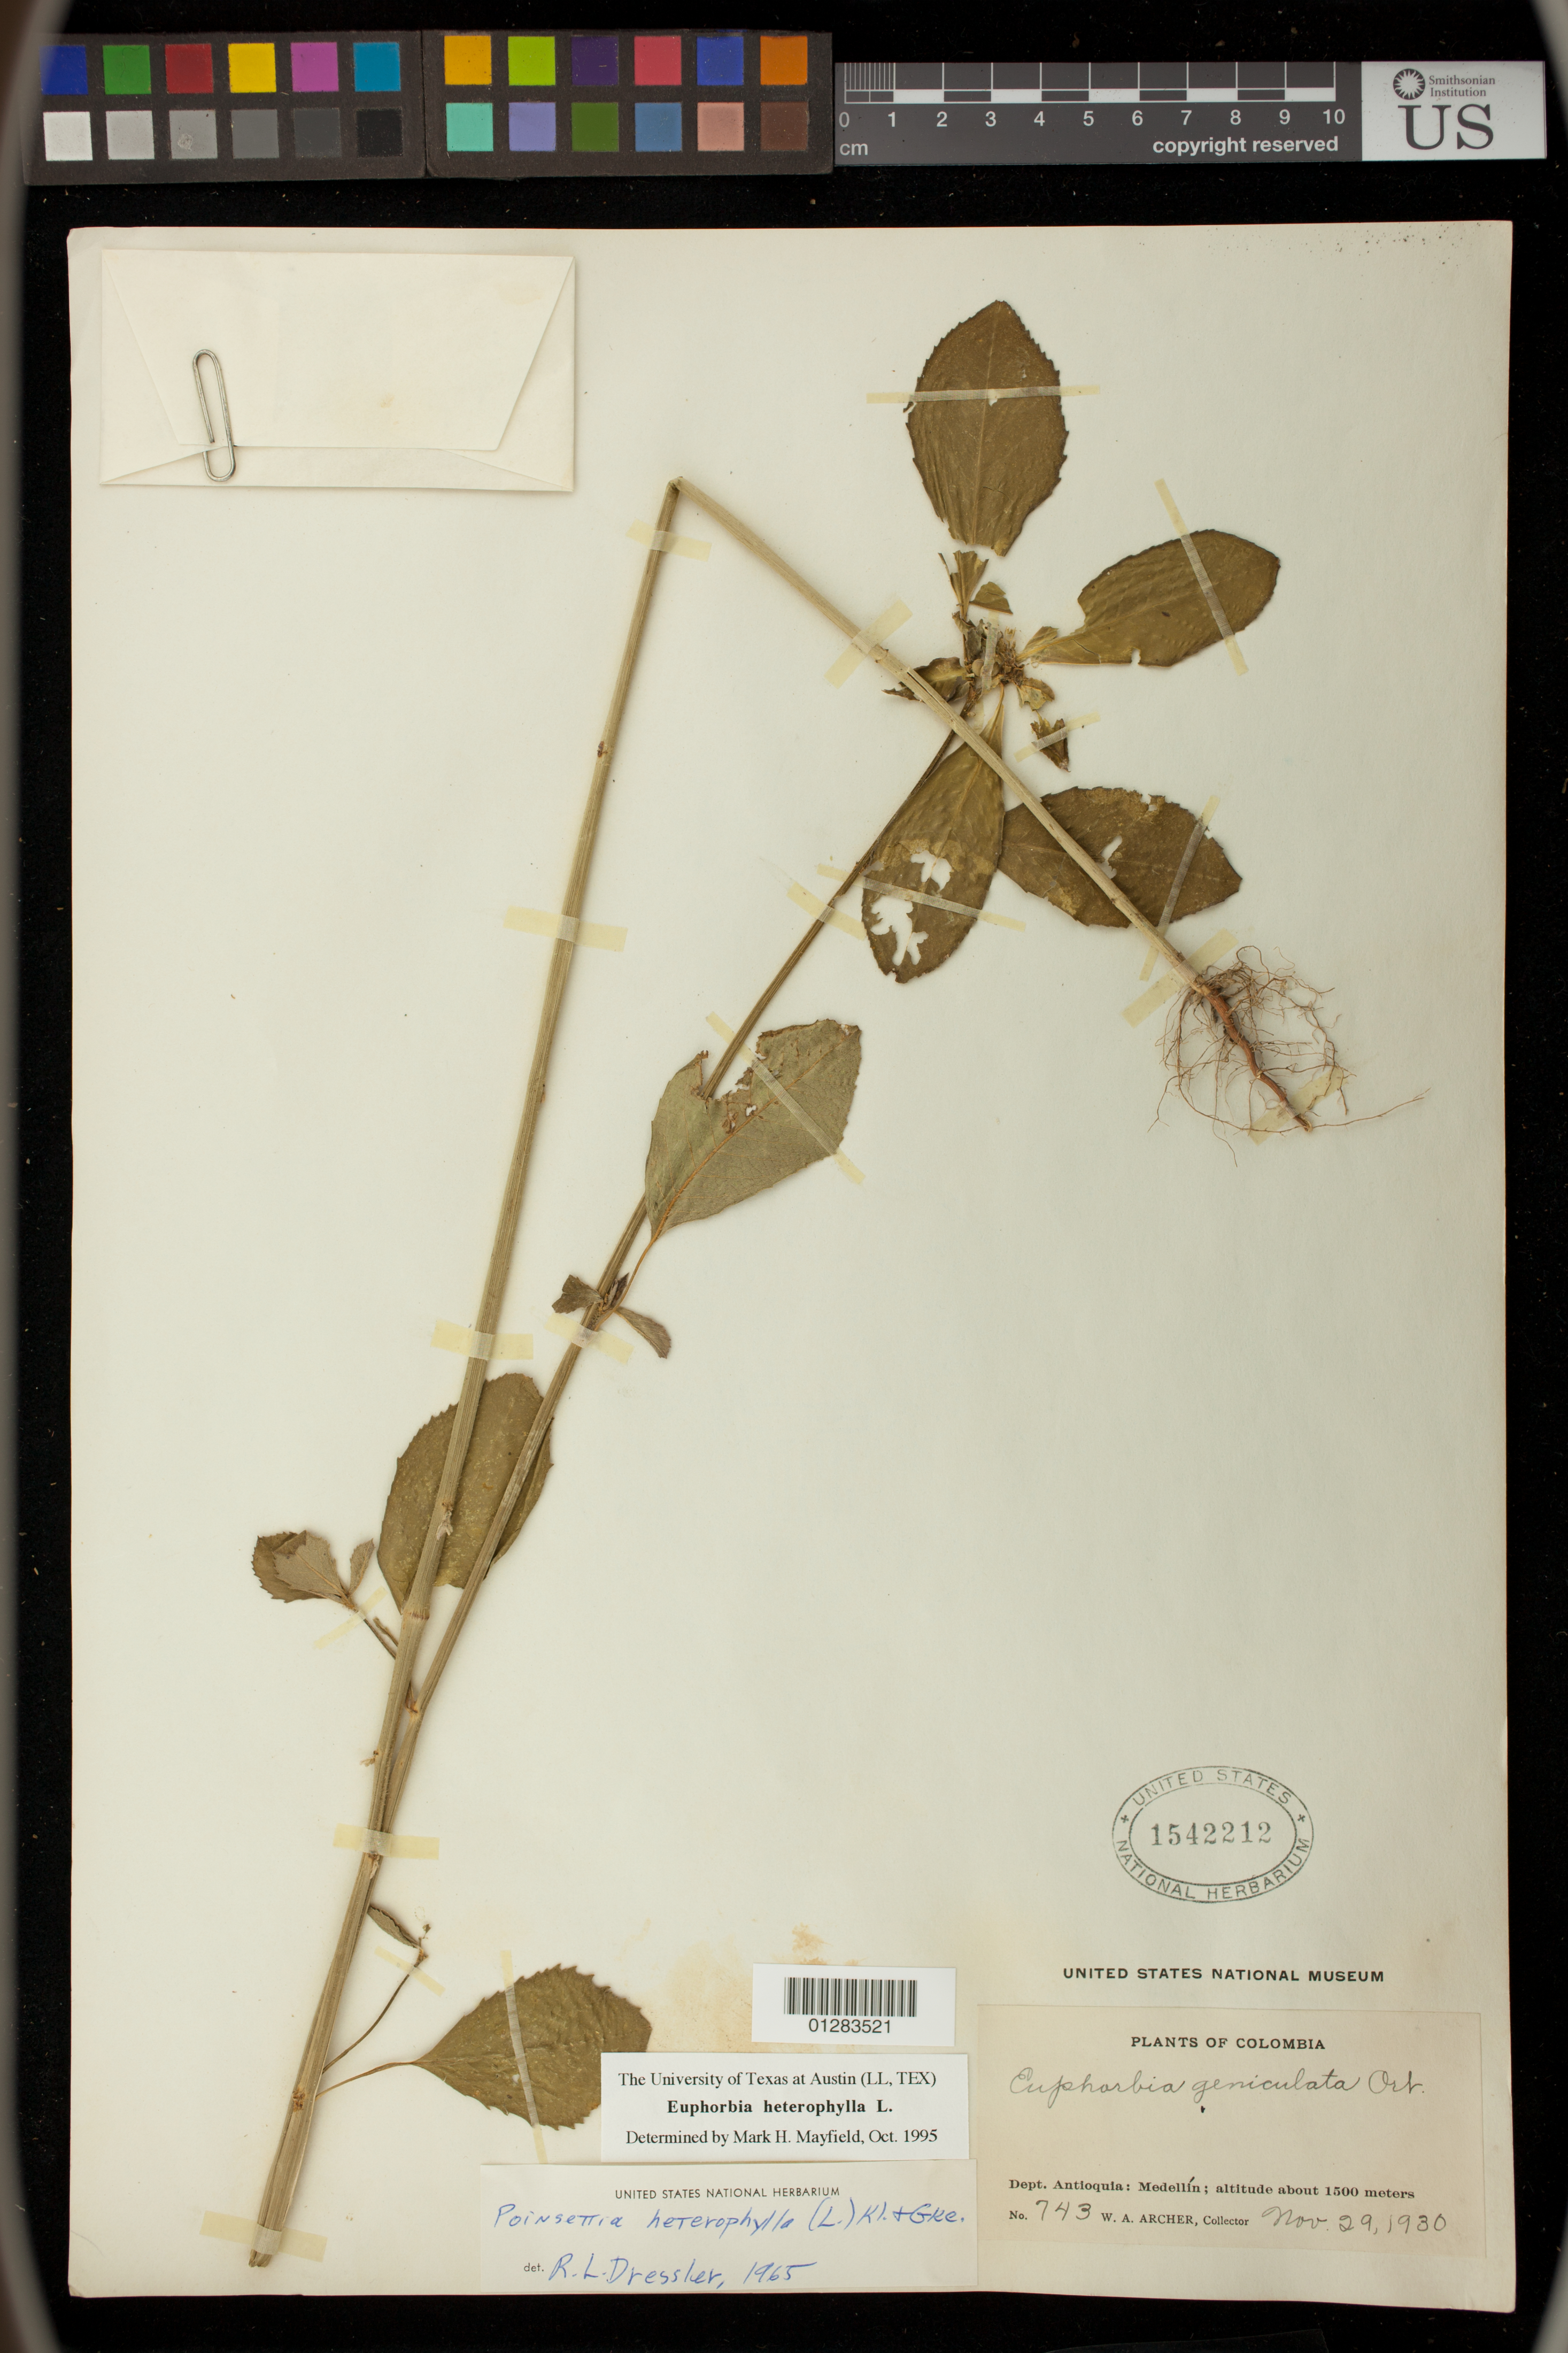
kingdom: Plantae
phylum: Tracheophyta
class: Magnoliopsida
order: Malpighiales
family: Euphorbiaceae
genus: Euphorbia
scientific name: Euphorbia heterophylla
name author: L.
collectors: W. A. Archer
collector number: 743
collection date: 1930-11-29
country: Colombia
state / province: Antioquia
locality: Medellin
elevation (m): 1500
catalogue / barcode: US 1542212